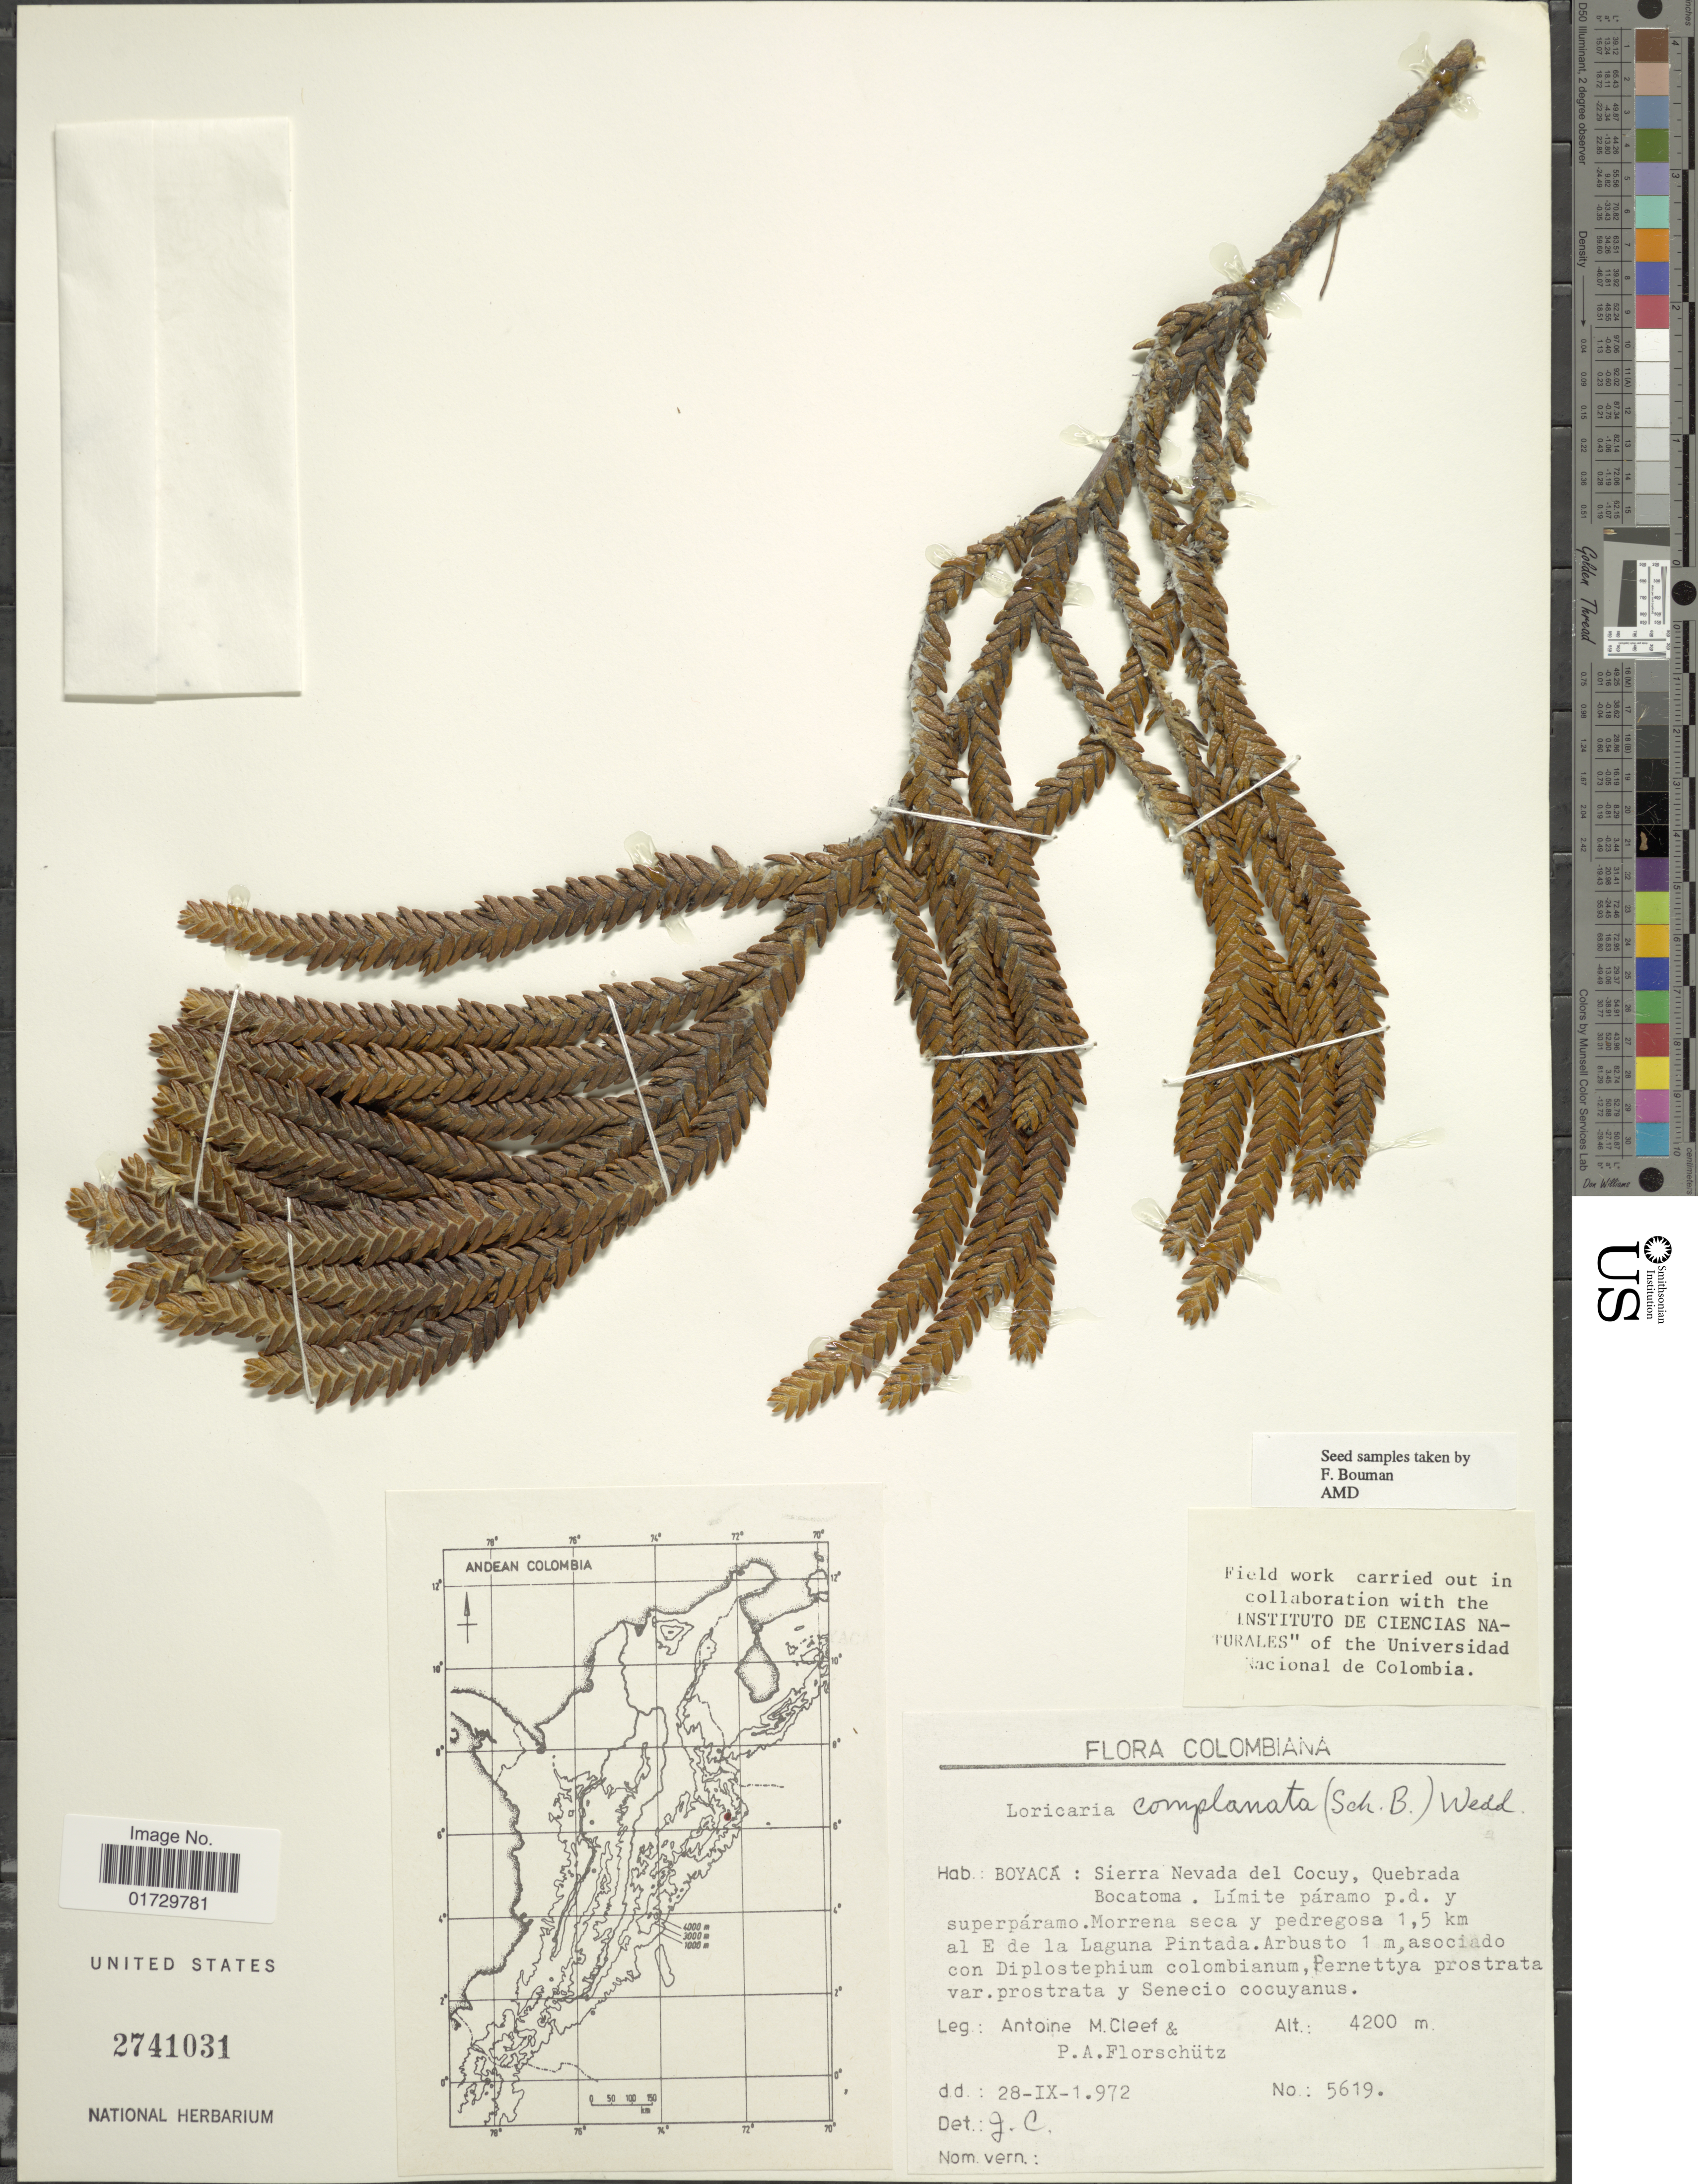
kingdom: Plantae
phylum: Tracheophyta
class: Magnoliopsida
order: Asterales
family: Asteraceae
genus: Loricaria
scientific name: Loricaria complanata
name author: (Sch. Bip.) Wedd.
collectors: A. M. Cleef & P. Florschütz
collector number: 5619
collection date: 1972-09-28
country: Colombia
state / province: Boyacá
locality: Sierra Nevada del Cocuy, Quebrada Bocatoma. Limite paramo p.d. y superparamo. Morrena seca y pedregosa 1.5 km al E de La Laguna Pintada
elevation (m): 4200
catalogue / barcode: US 2741031